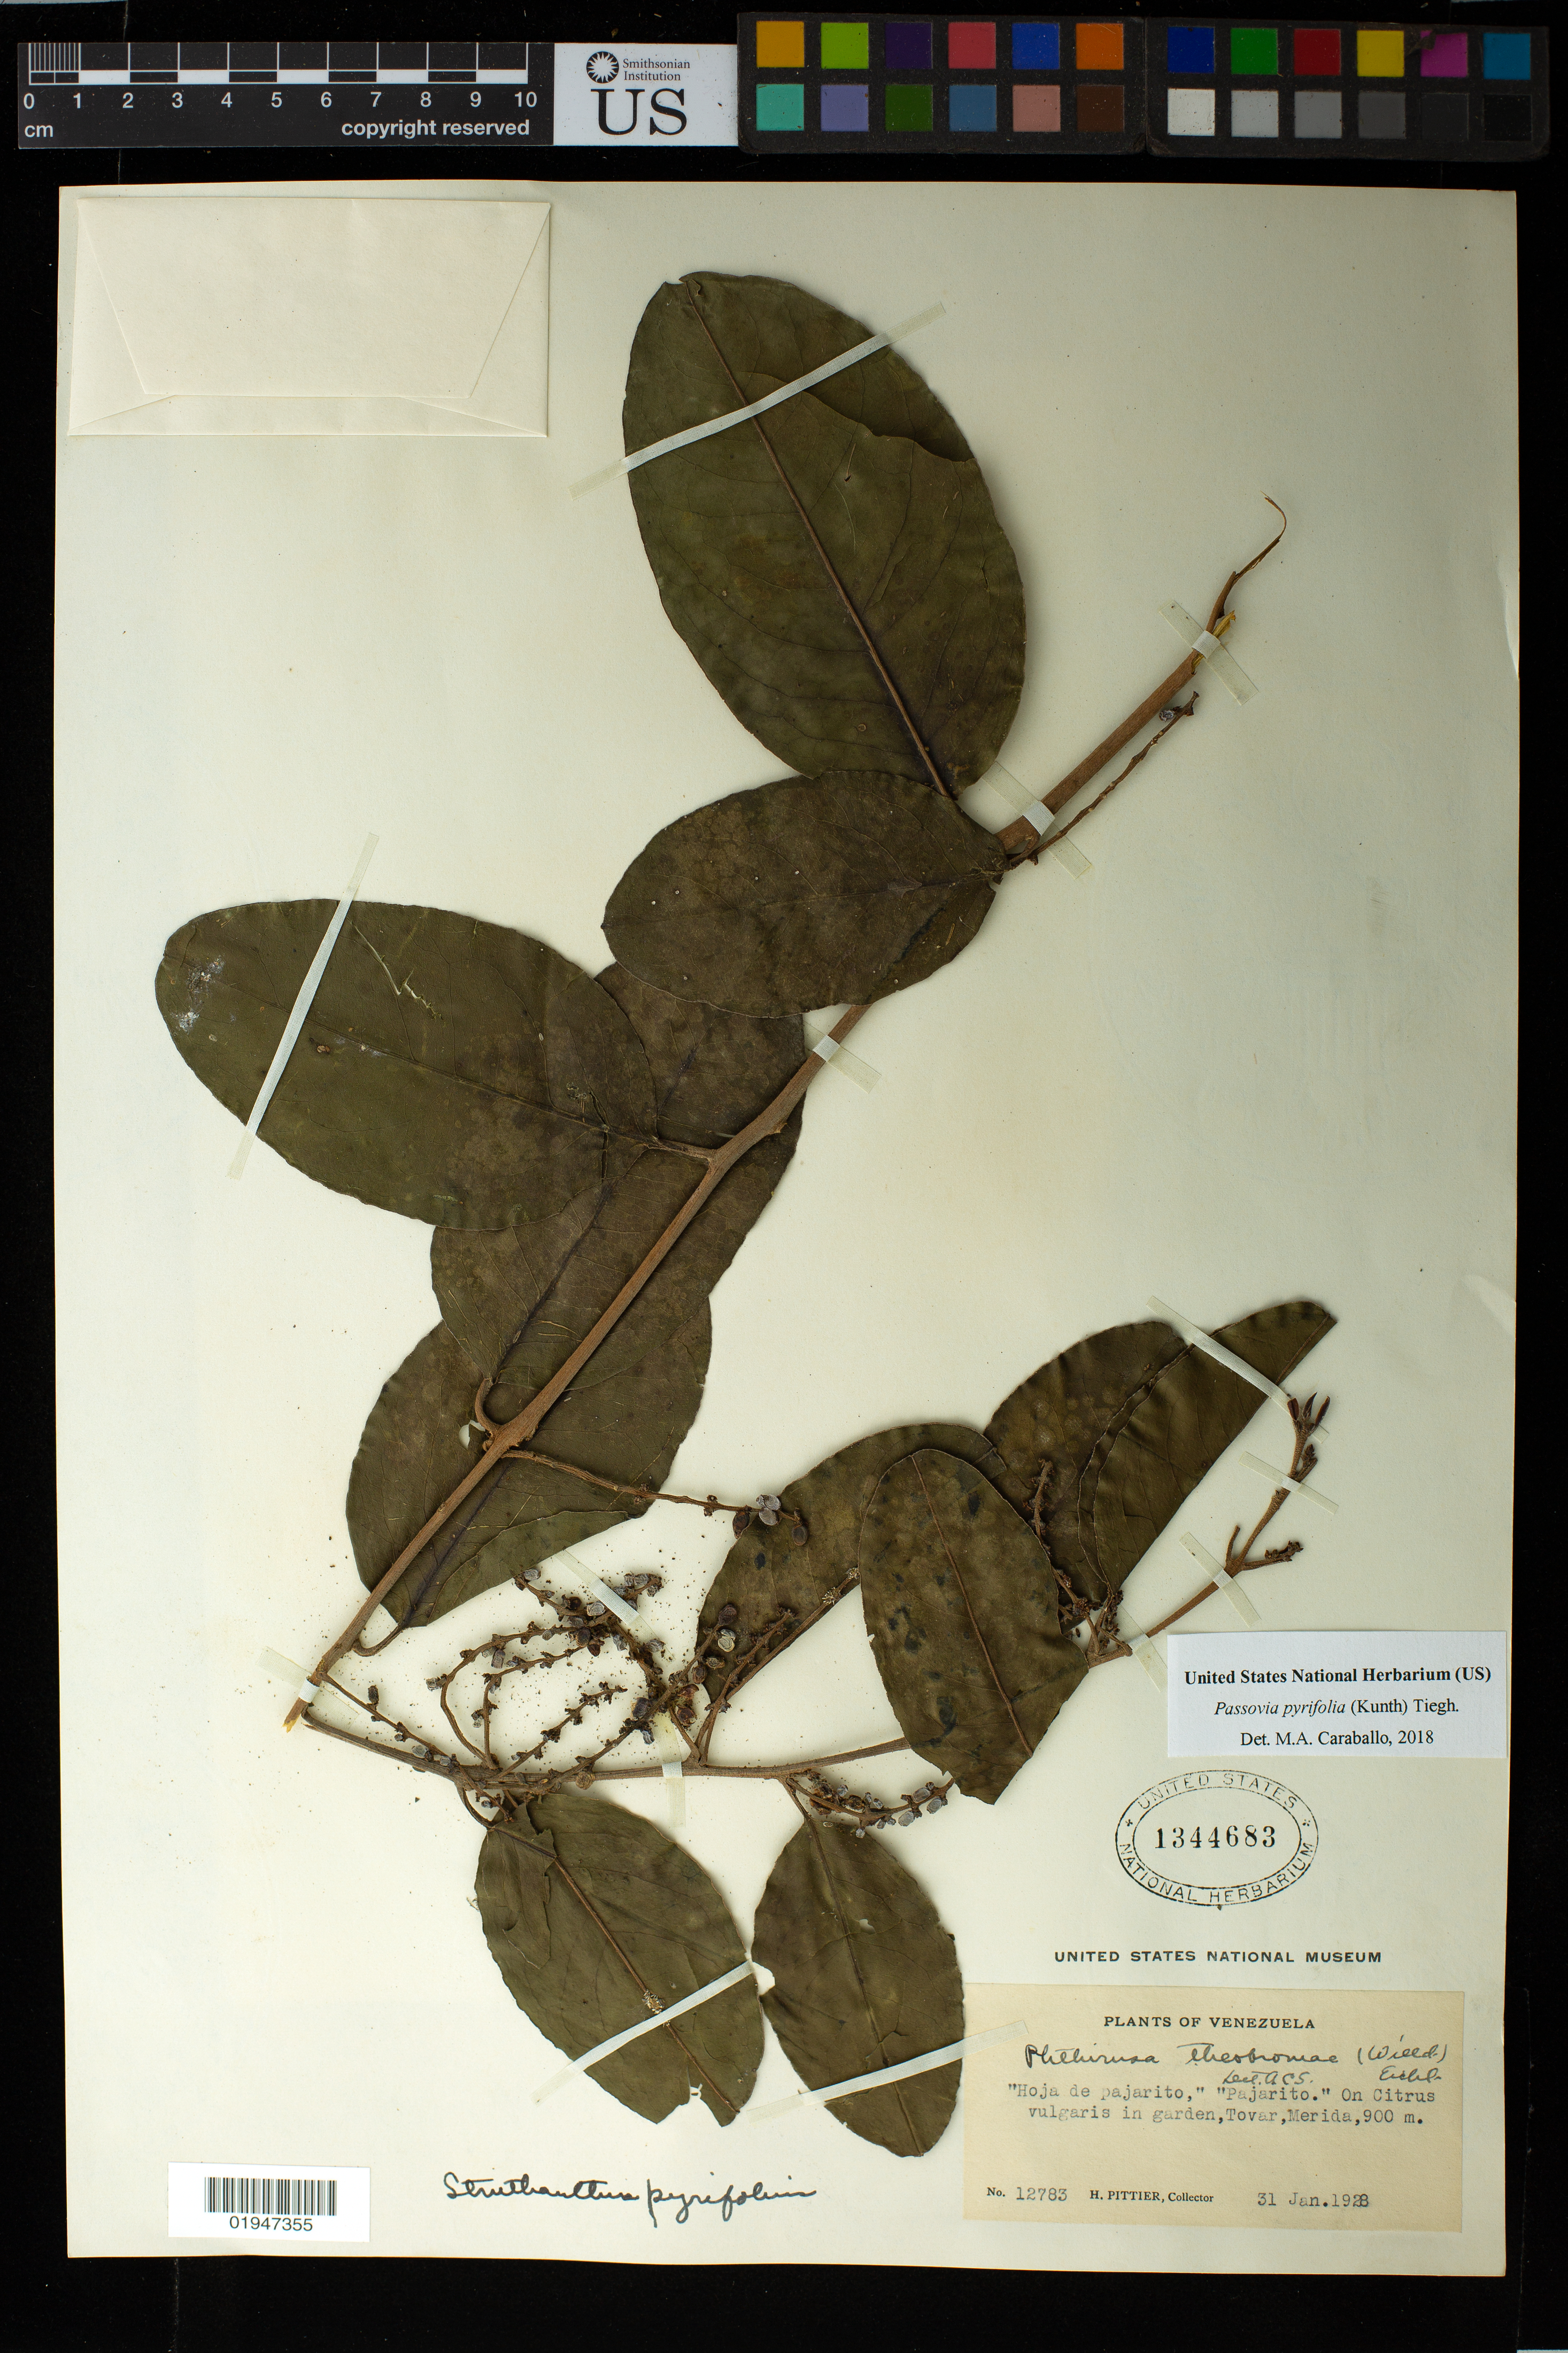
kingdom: Plantae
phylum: Tracheophyta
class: Magnoliopsida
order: Santalales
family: Loranthaceae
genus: Passovia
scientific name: Passovia pyrifolia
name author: (Kunth) Tiegh.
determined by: Caraballo-Ortiz, Marcos A., (MISS), University of Mississippi (UNITED STATES)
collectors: H. F. Pittier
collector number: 12783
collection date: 1928-01-31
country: Venezuela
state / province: Mérida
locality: Tovar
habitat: On Citrus vulgaris in garden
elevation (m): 900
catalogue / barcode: US 1344683